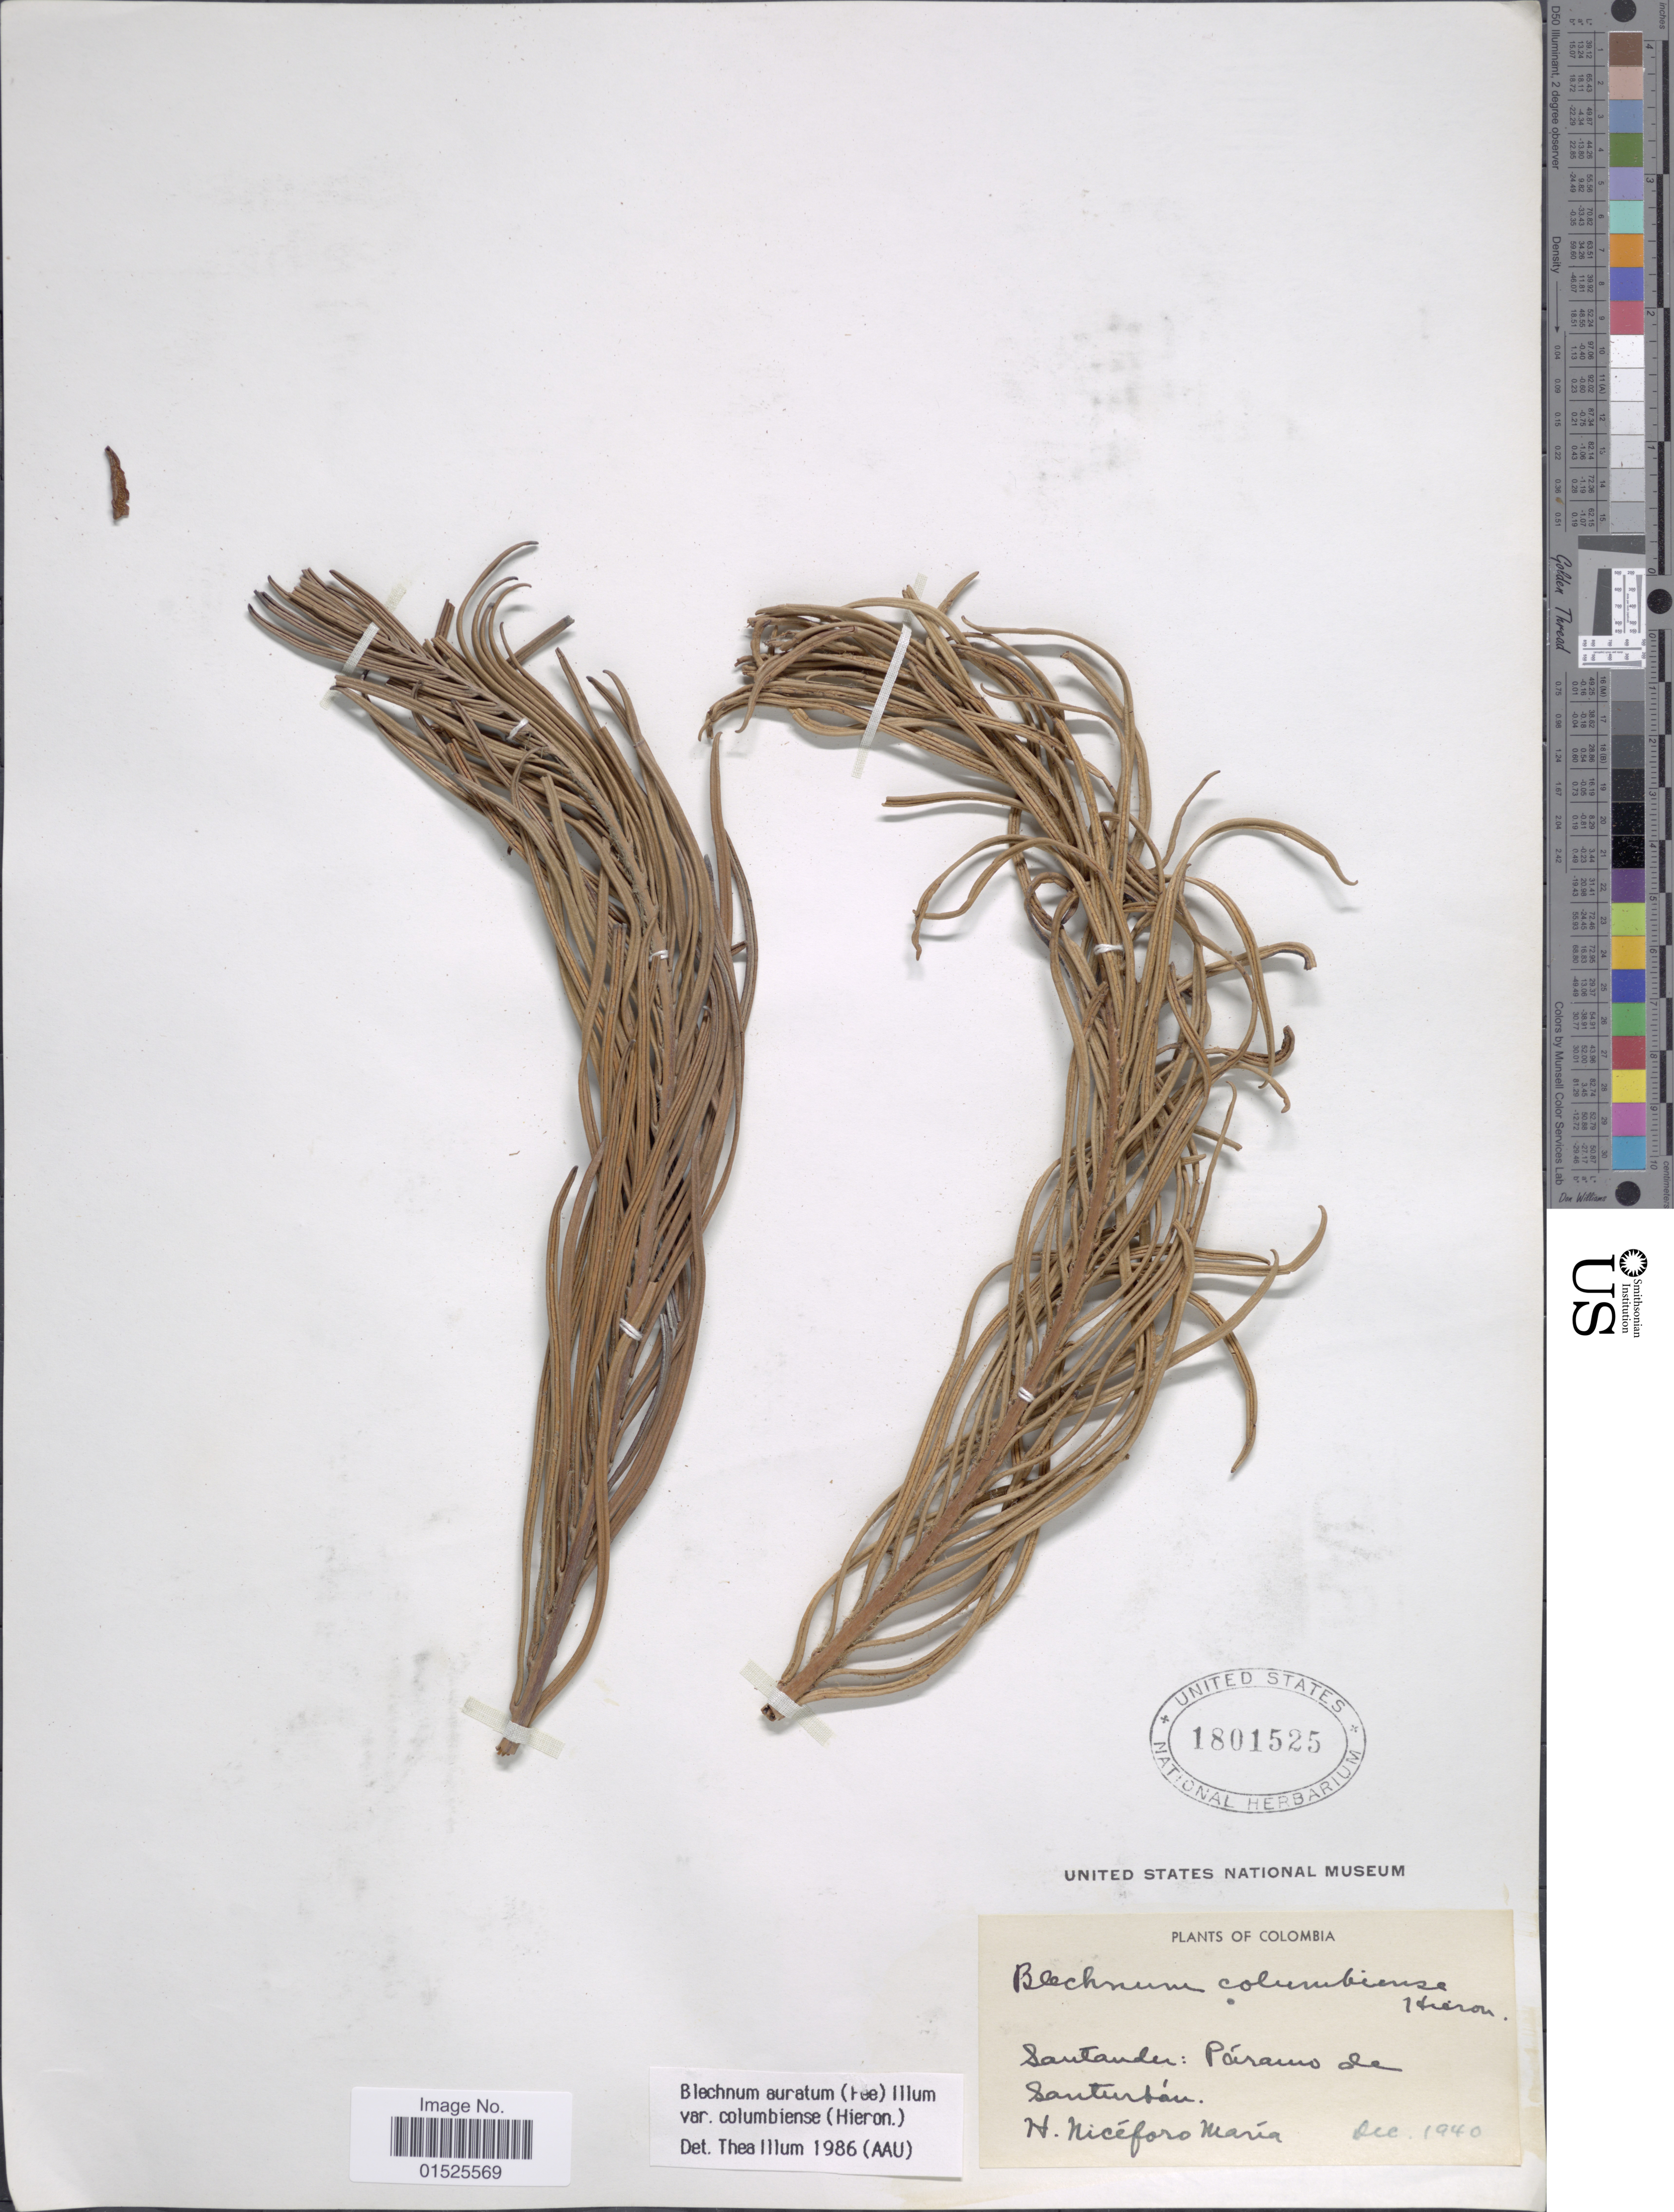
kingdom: Plantae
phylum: Tracheophyta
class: Polypodiopsida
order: Polypodiales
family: Blechnaceae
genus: Blechnum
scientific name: Blechnum columbiense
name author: Hieron.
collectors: M. Niceforo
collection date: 1940-12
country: Colombia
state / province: Santander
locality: Páramo de Santurbán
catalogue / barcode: US 1801525